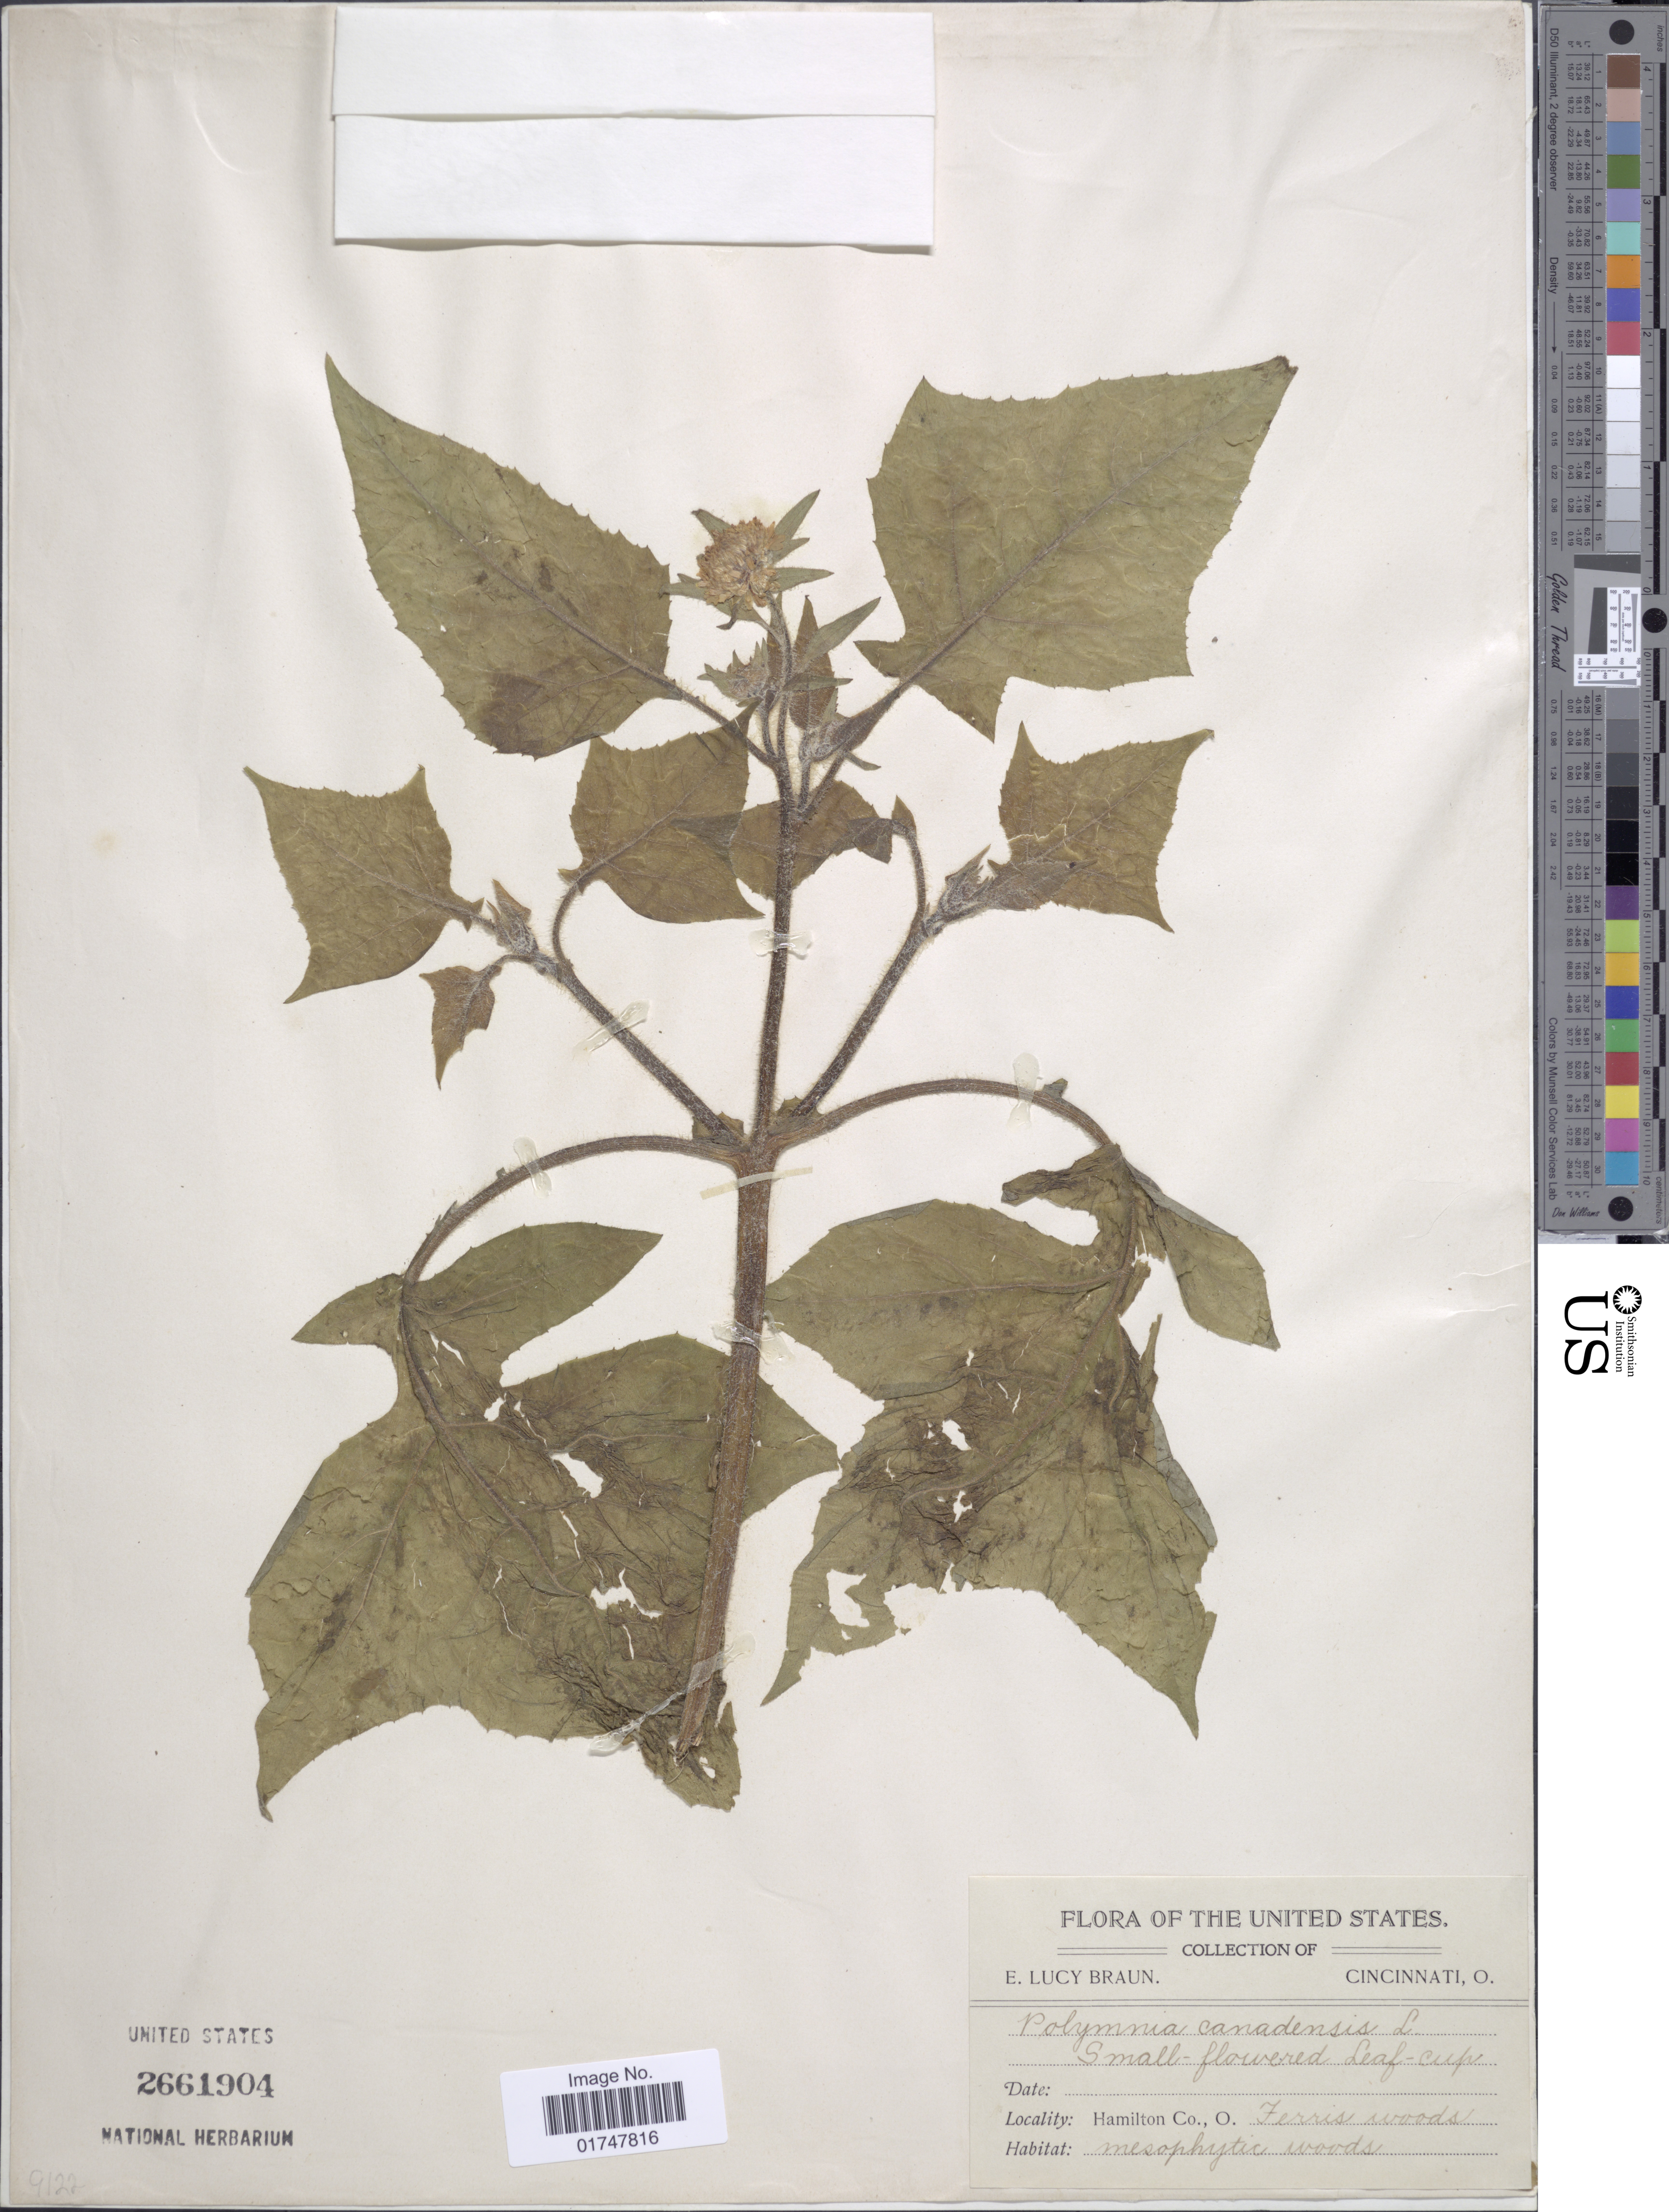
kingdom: Plantae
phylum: Tracheophyta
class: Magnoliopsida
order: Asterales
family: Asteraceae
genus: Polymnia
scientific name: Polymnia canadensis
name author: L.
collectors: E. L. Braun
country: United States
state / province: Ohio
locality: Hamilton Co., Ferris woods, Cincinnati, O.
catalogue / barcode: US 2661904